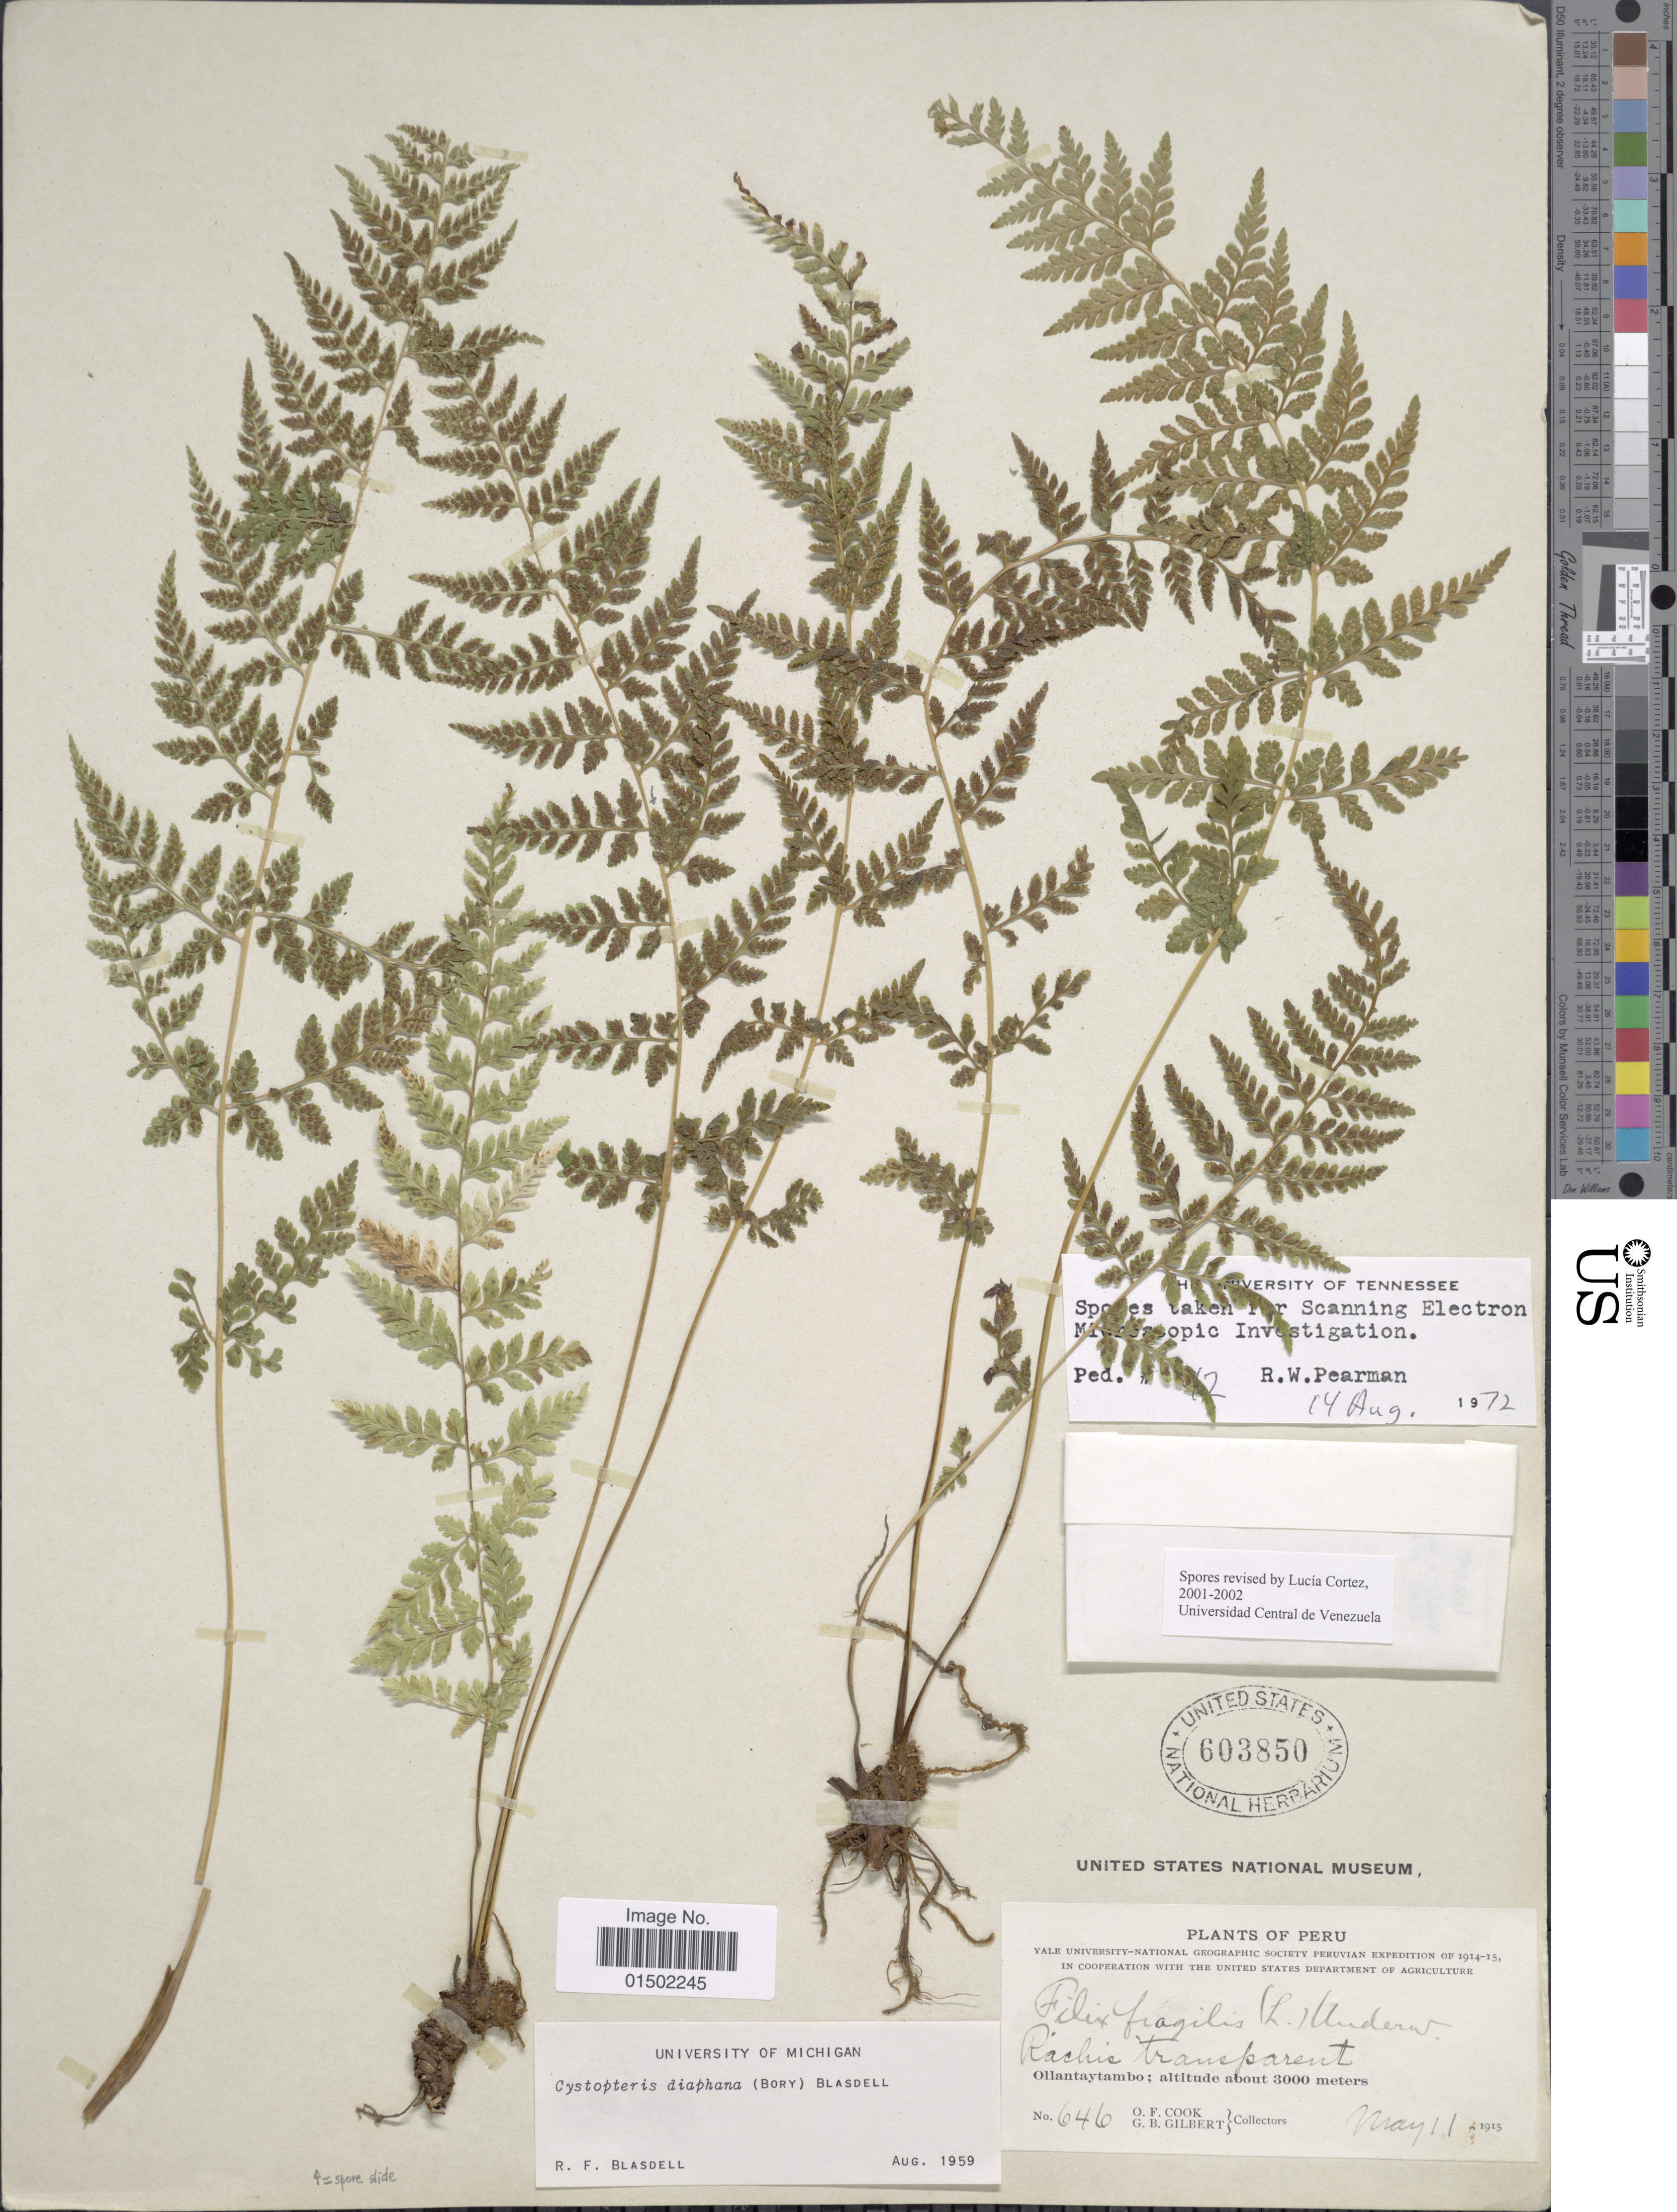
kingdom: Plantae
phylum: Tracheophyta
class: Polypodiopsida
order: Polypodiales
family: Cystopteridaceae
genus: Cystopteris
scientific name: Cystopteris diaphana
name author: (Bory) Blasdell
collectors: O. F. Cook & G. B. Gilbert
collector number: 646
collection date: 1915-05-11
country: Peru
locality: Ollantaytambo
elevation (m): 3000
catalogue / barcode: US 603850